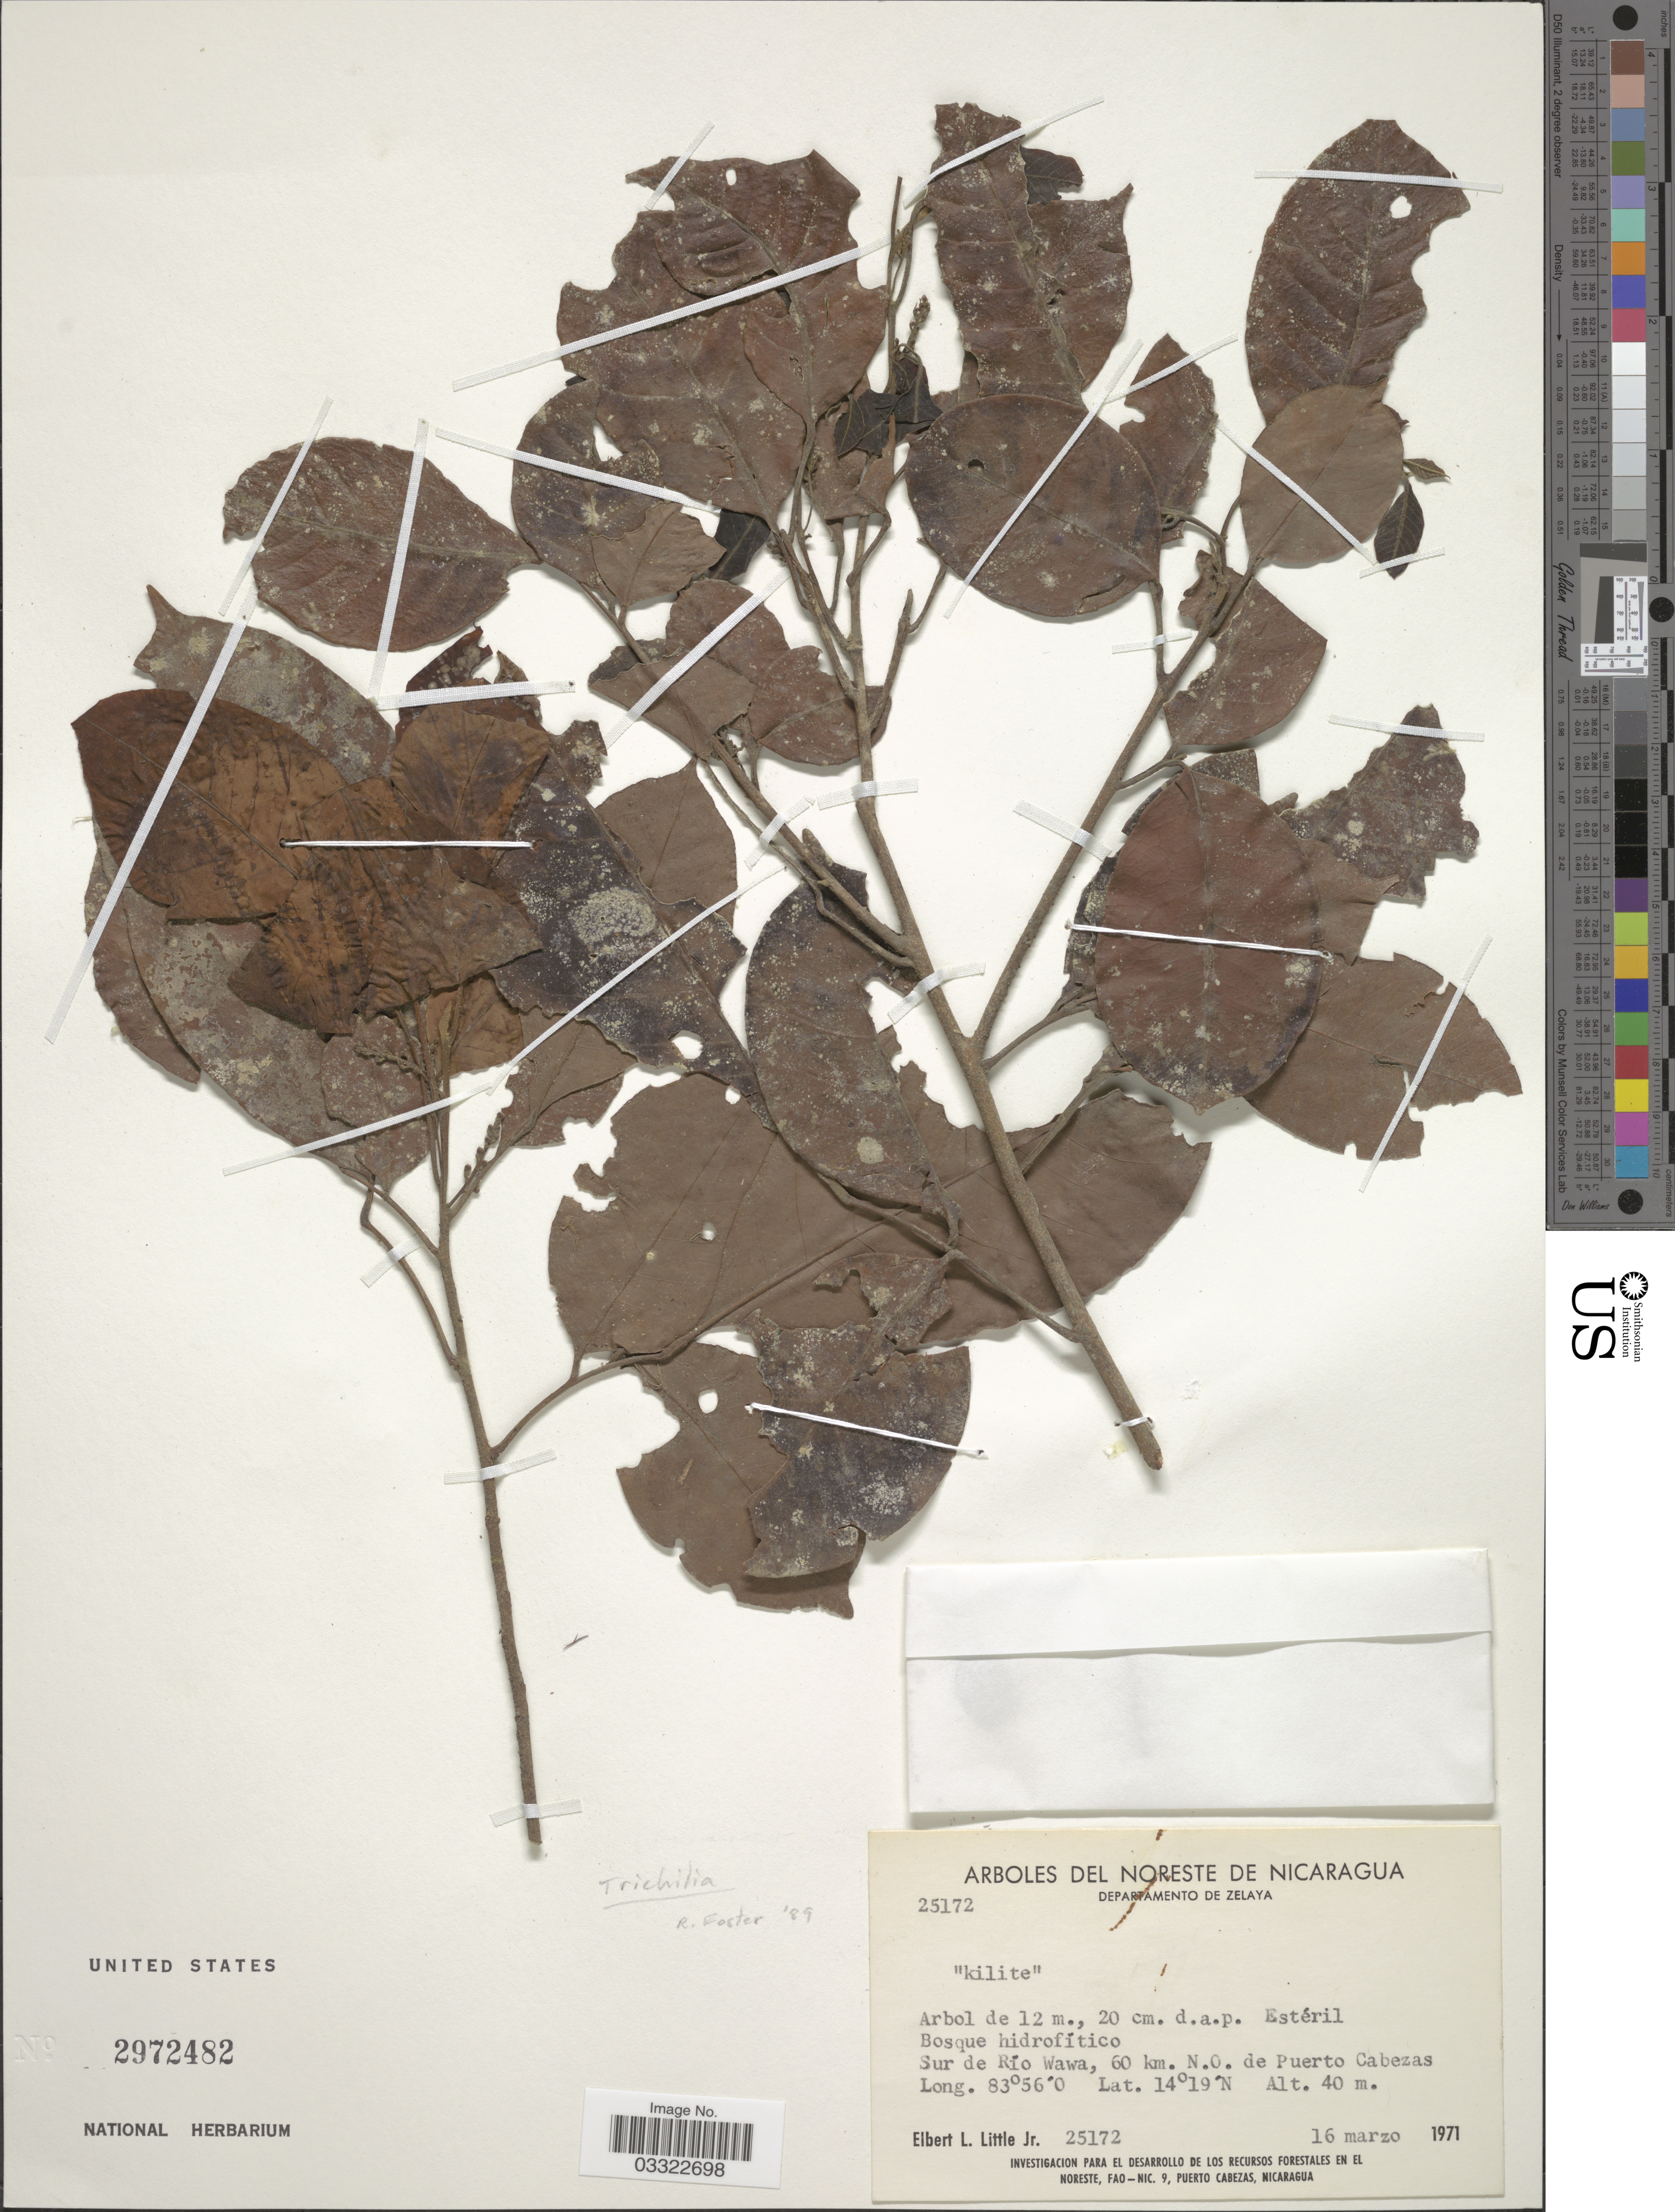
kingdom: Plantae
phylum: Tracheophyta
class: Magnoliopsida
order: Sapindales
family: Meliaceae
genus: Trichilia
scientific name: Trichilia sp.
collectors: E. L. Little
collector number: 25172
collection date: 1971-03-16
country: Nicaragua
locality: Noreste de Nicaragua. Departamento de Zelaya. Sur de Río Wawa, 60 km. N.O. de Puerto Cabezas.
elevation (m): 40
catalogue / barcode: US 2972482